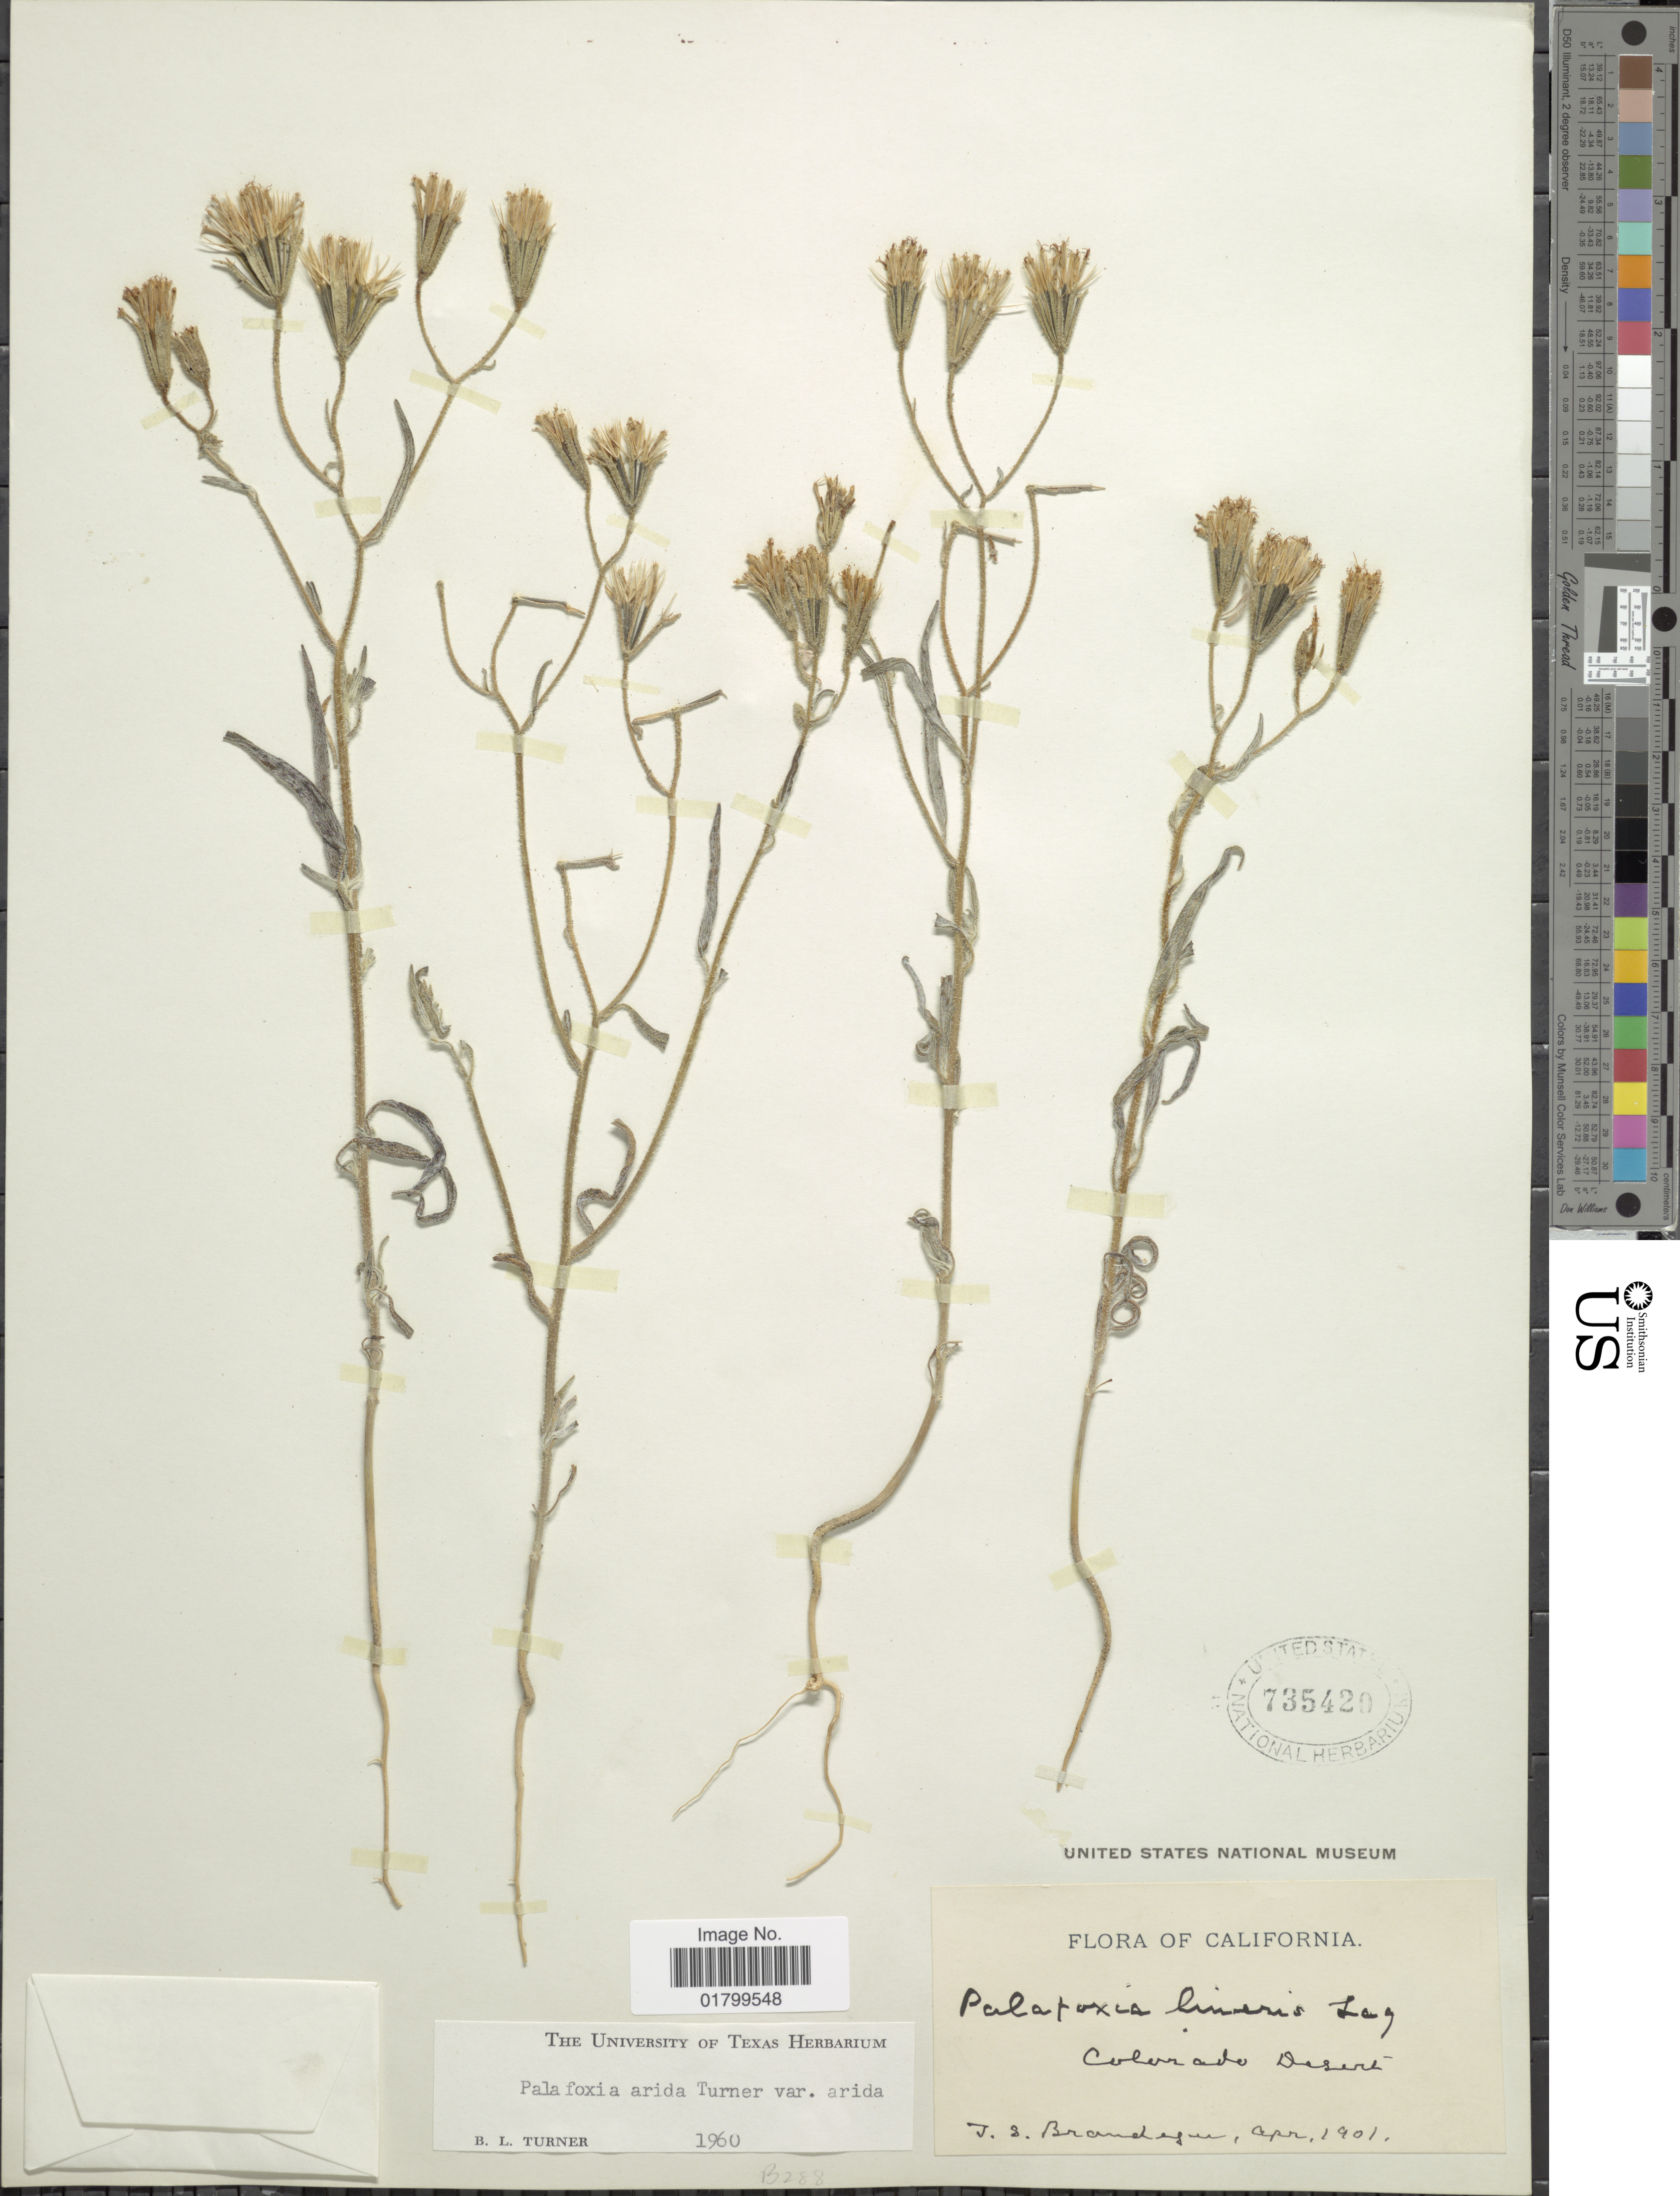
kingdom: Plantae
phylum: Tracheophyta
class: Magnoliopsida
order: Asterales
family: Asteraceae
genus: Palafoxia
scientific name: Palafoxia arida var. arida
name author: B.L. Turner & M.I. Morris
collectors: T. S. Brandegee (herbarium)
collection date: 1901-04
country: United States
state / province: California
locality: Colorado Desert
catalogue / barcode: US 735420